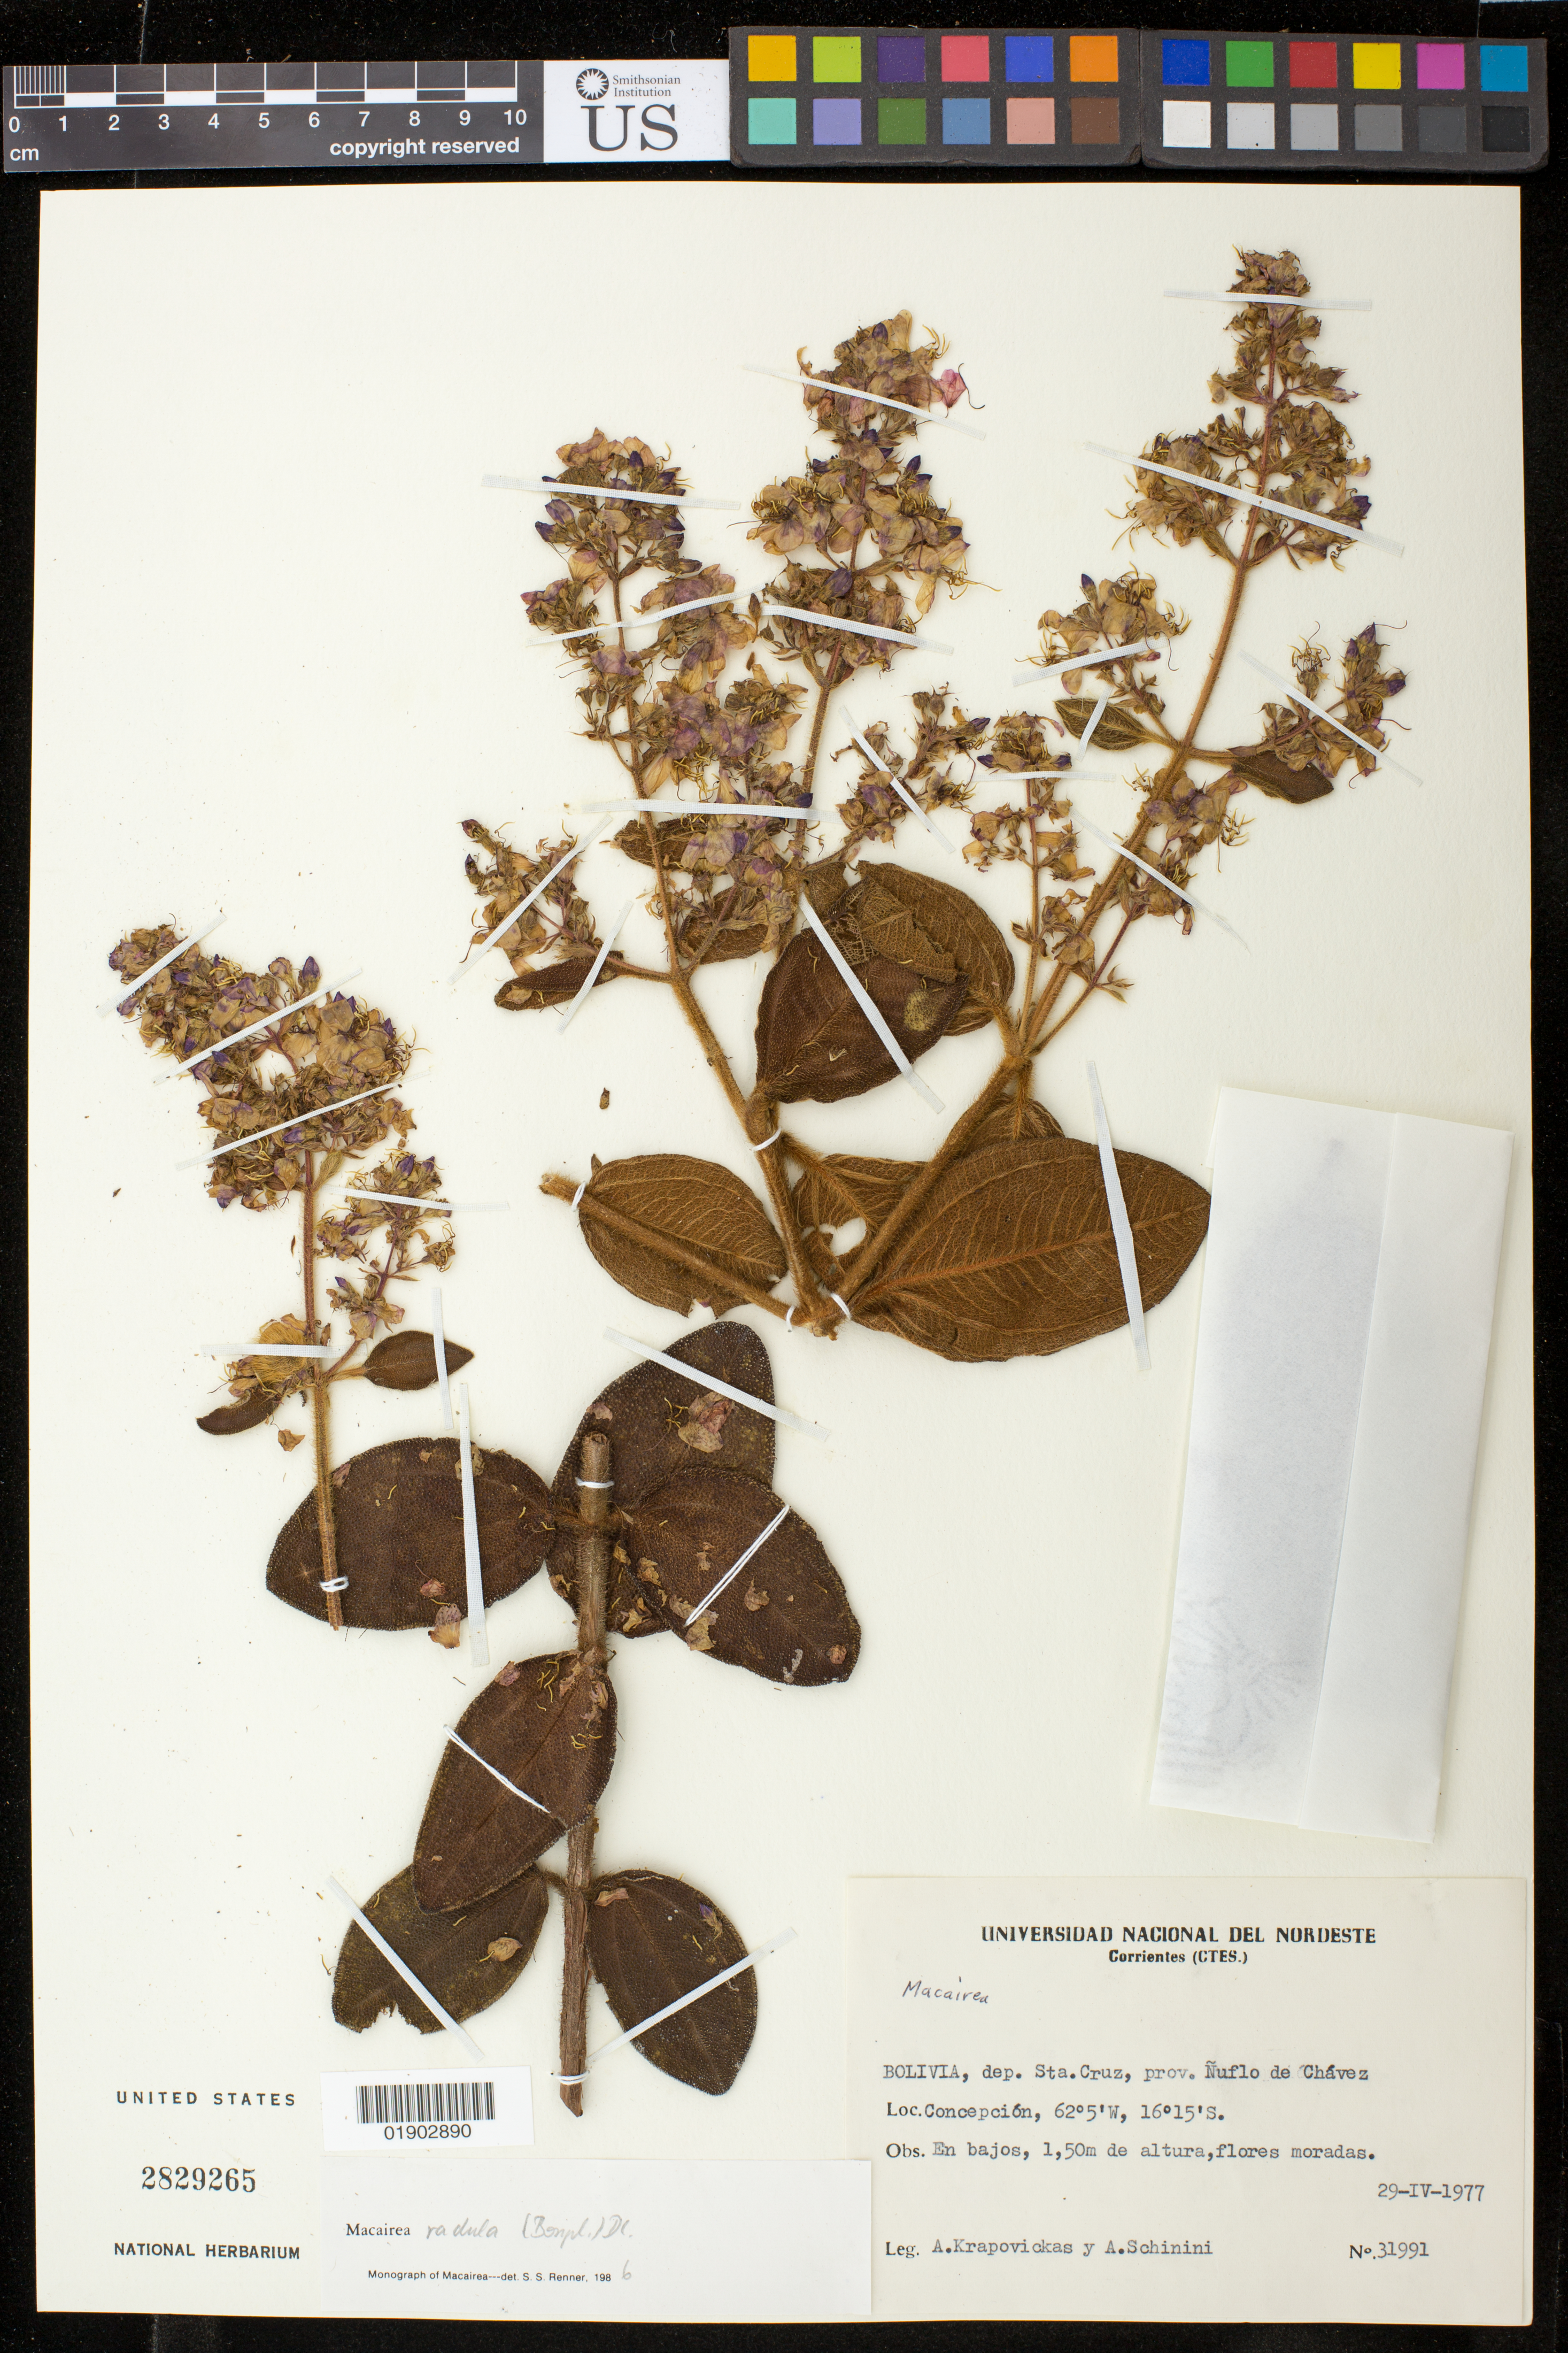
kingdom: Plantae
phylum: Tracheophyta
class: Magnoliopsida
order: Myrtales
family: Melastomataceae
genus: Macairea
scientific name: Macairea radula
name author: (Bonpl.) DC.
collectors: A. Krapovickas & A. Schinini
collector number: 31991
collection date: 1977-04-29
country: Bolivia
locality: Dep. Sta. Cruz Ñuflo de Chaves, Concepción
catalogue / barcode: US 2829265